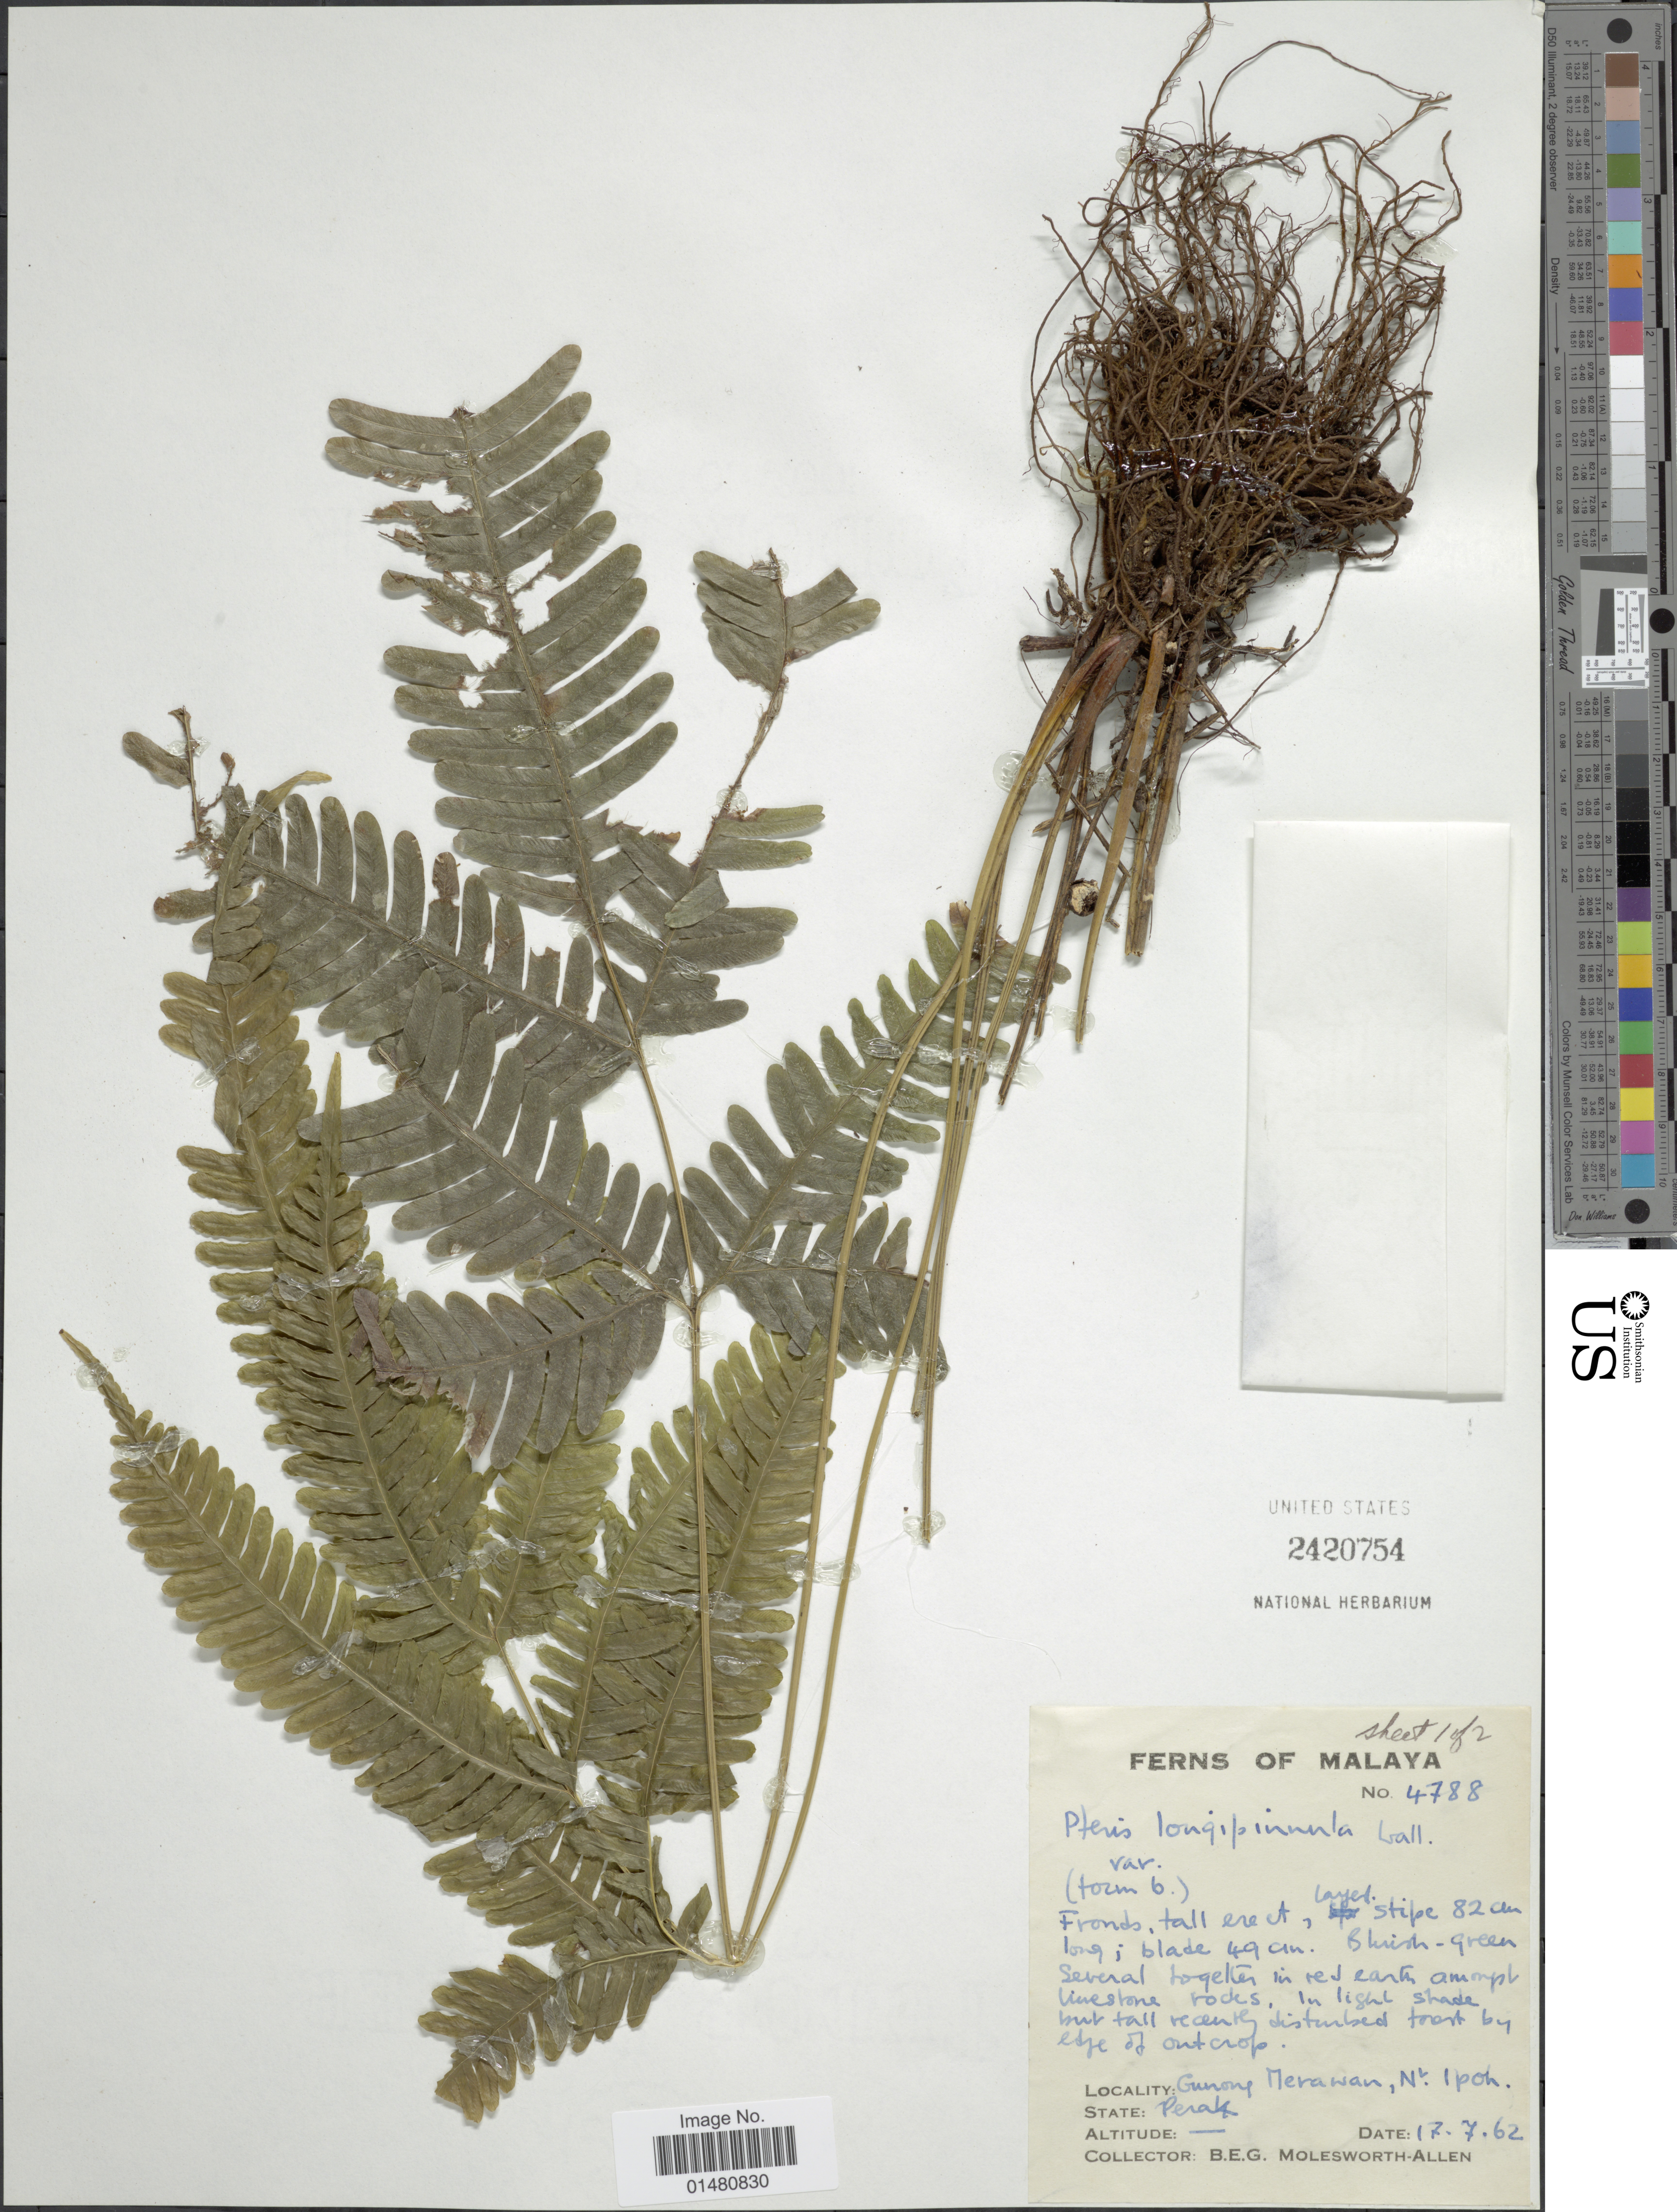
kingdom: Plantae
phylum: Tracheophyta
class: Polypodiopsida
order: Polypodiales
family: Pteridaceae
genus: Pteris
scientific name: Pteris longipinnula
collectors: B. E. G. Molesworth-Allen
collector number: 4788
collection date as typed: Transcribed d/m/y: 17/7/62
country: Malaysia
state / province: Perak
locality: Malaya, Gunong Merwan, Nt Ipoh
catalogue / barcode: US 2420754